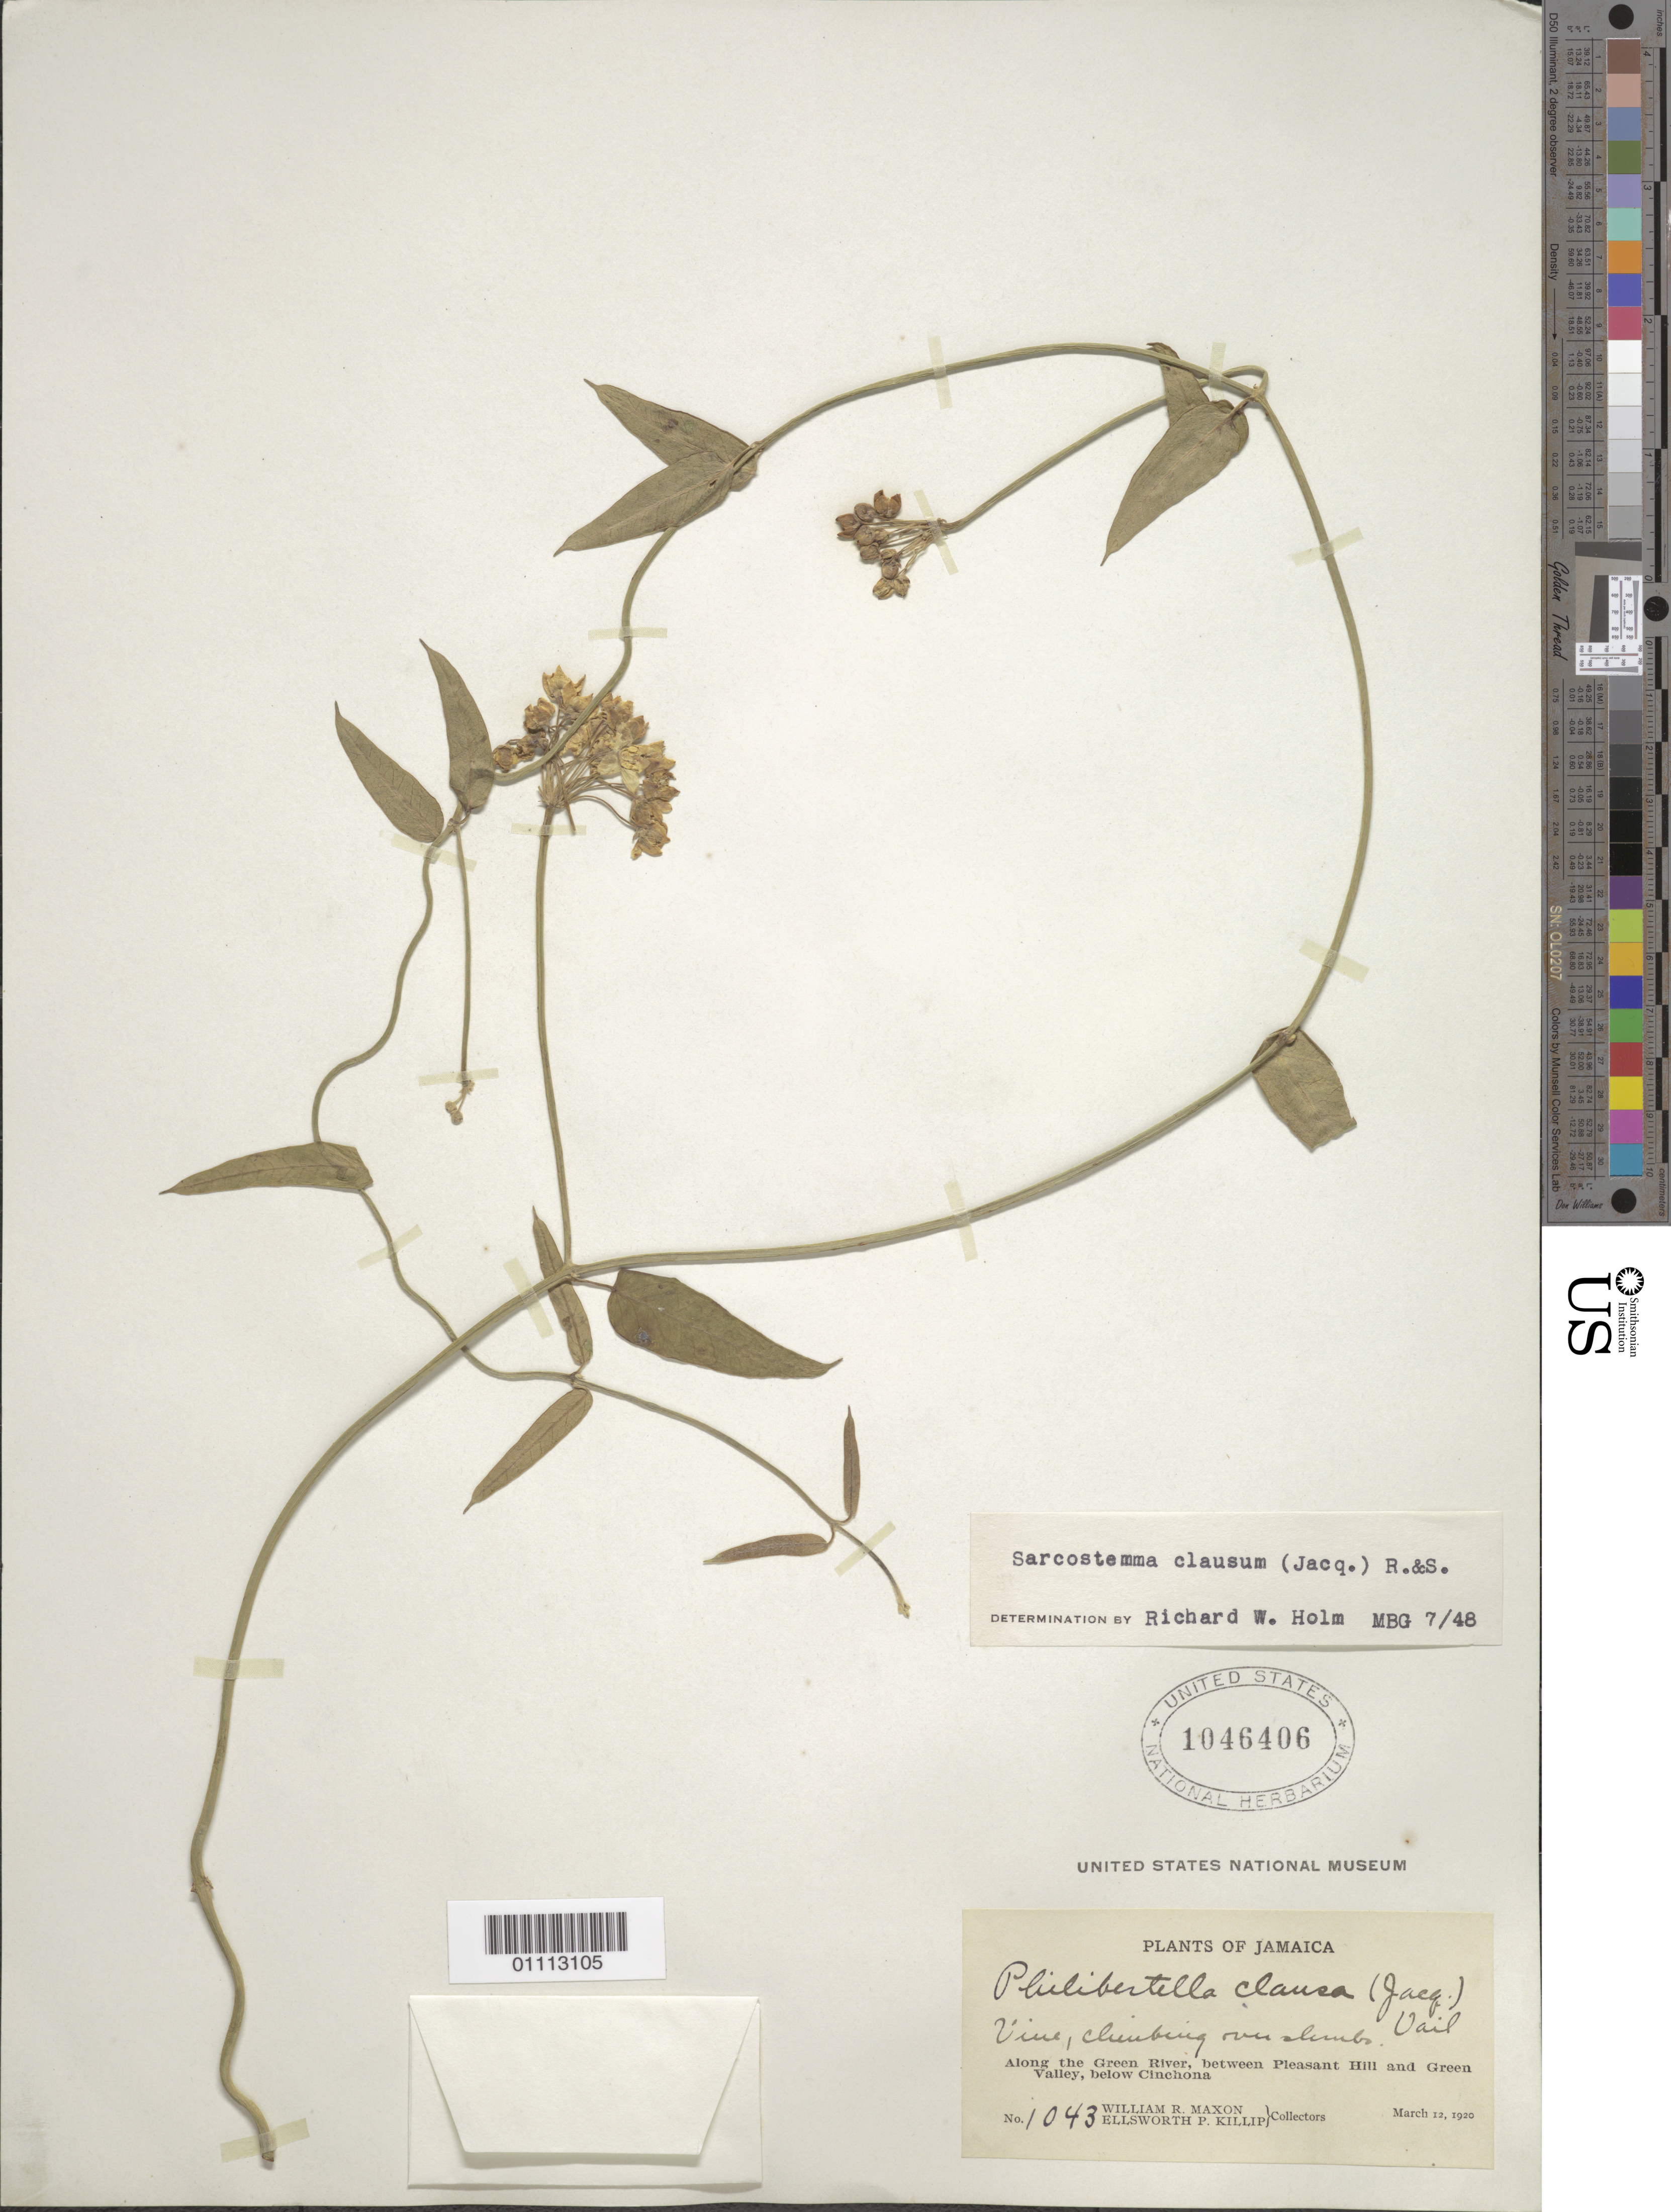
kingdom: Plantae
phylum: Tracheophyta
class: Magnoliopsida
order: Gentianales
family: Apocynaceae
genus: Sarcostemma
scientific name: Sarcostemma clausum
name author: (Jacq.) Schult.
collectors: W. R. Maxon & E. P. Killip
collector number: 1043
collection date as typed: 12 Mar 1920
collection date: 1920-03-12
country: Jamaica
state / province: Saint Andrew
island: Jamaica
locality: Along the Green River, between Pleasant Hill and Green Valley, below Cinchona.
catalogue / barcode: US 1046406